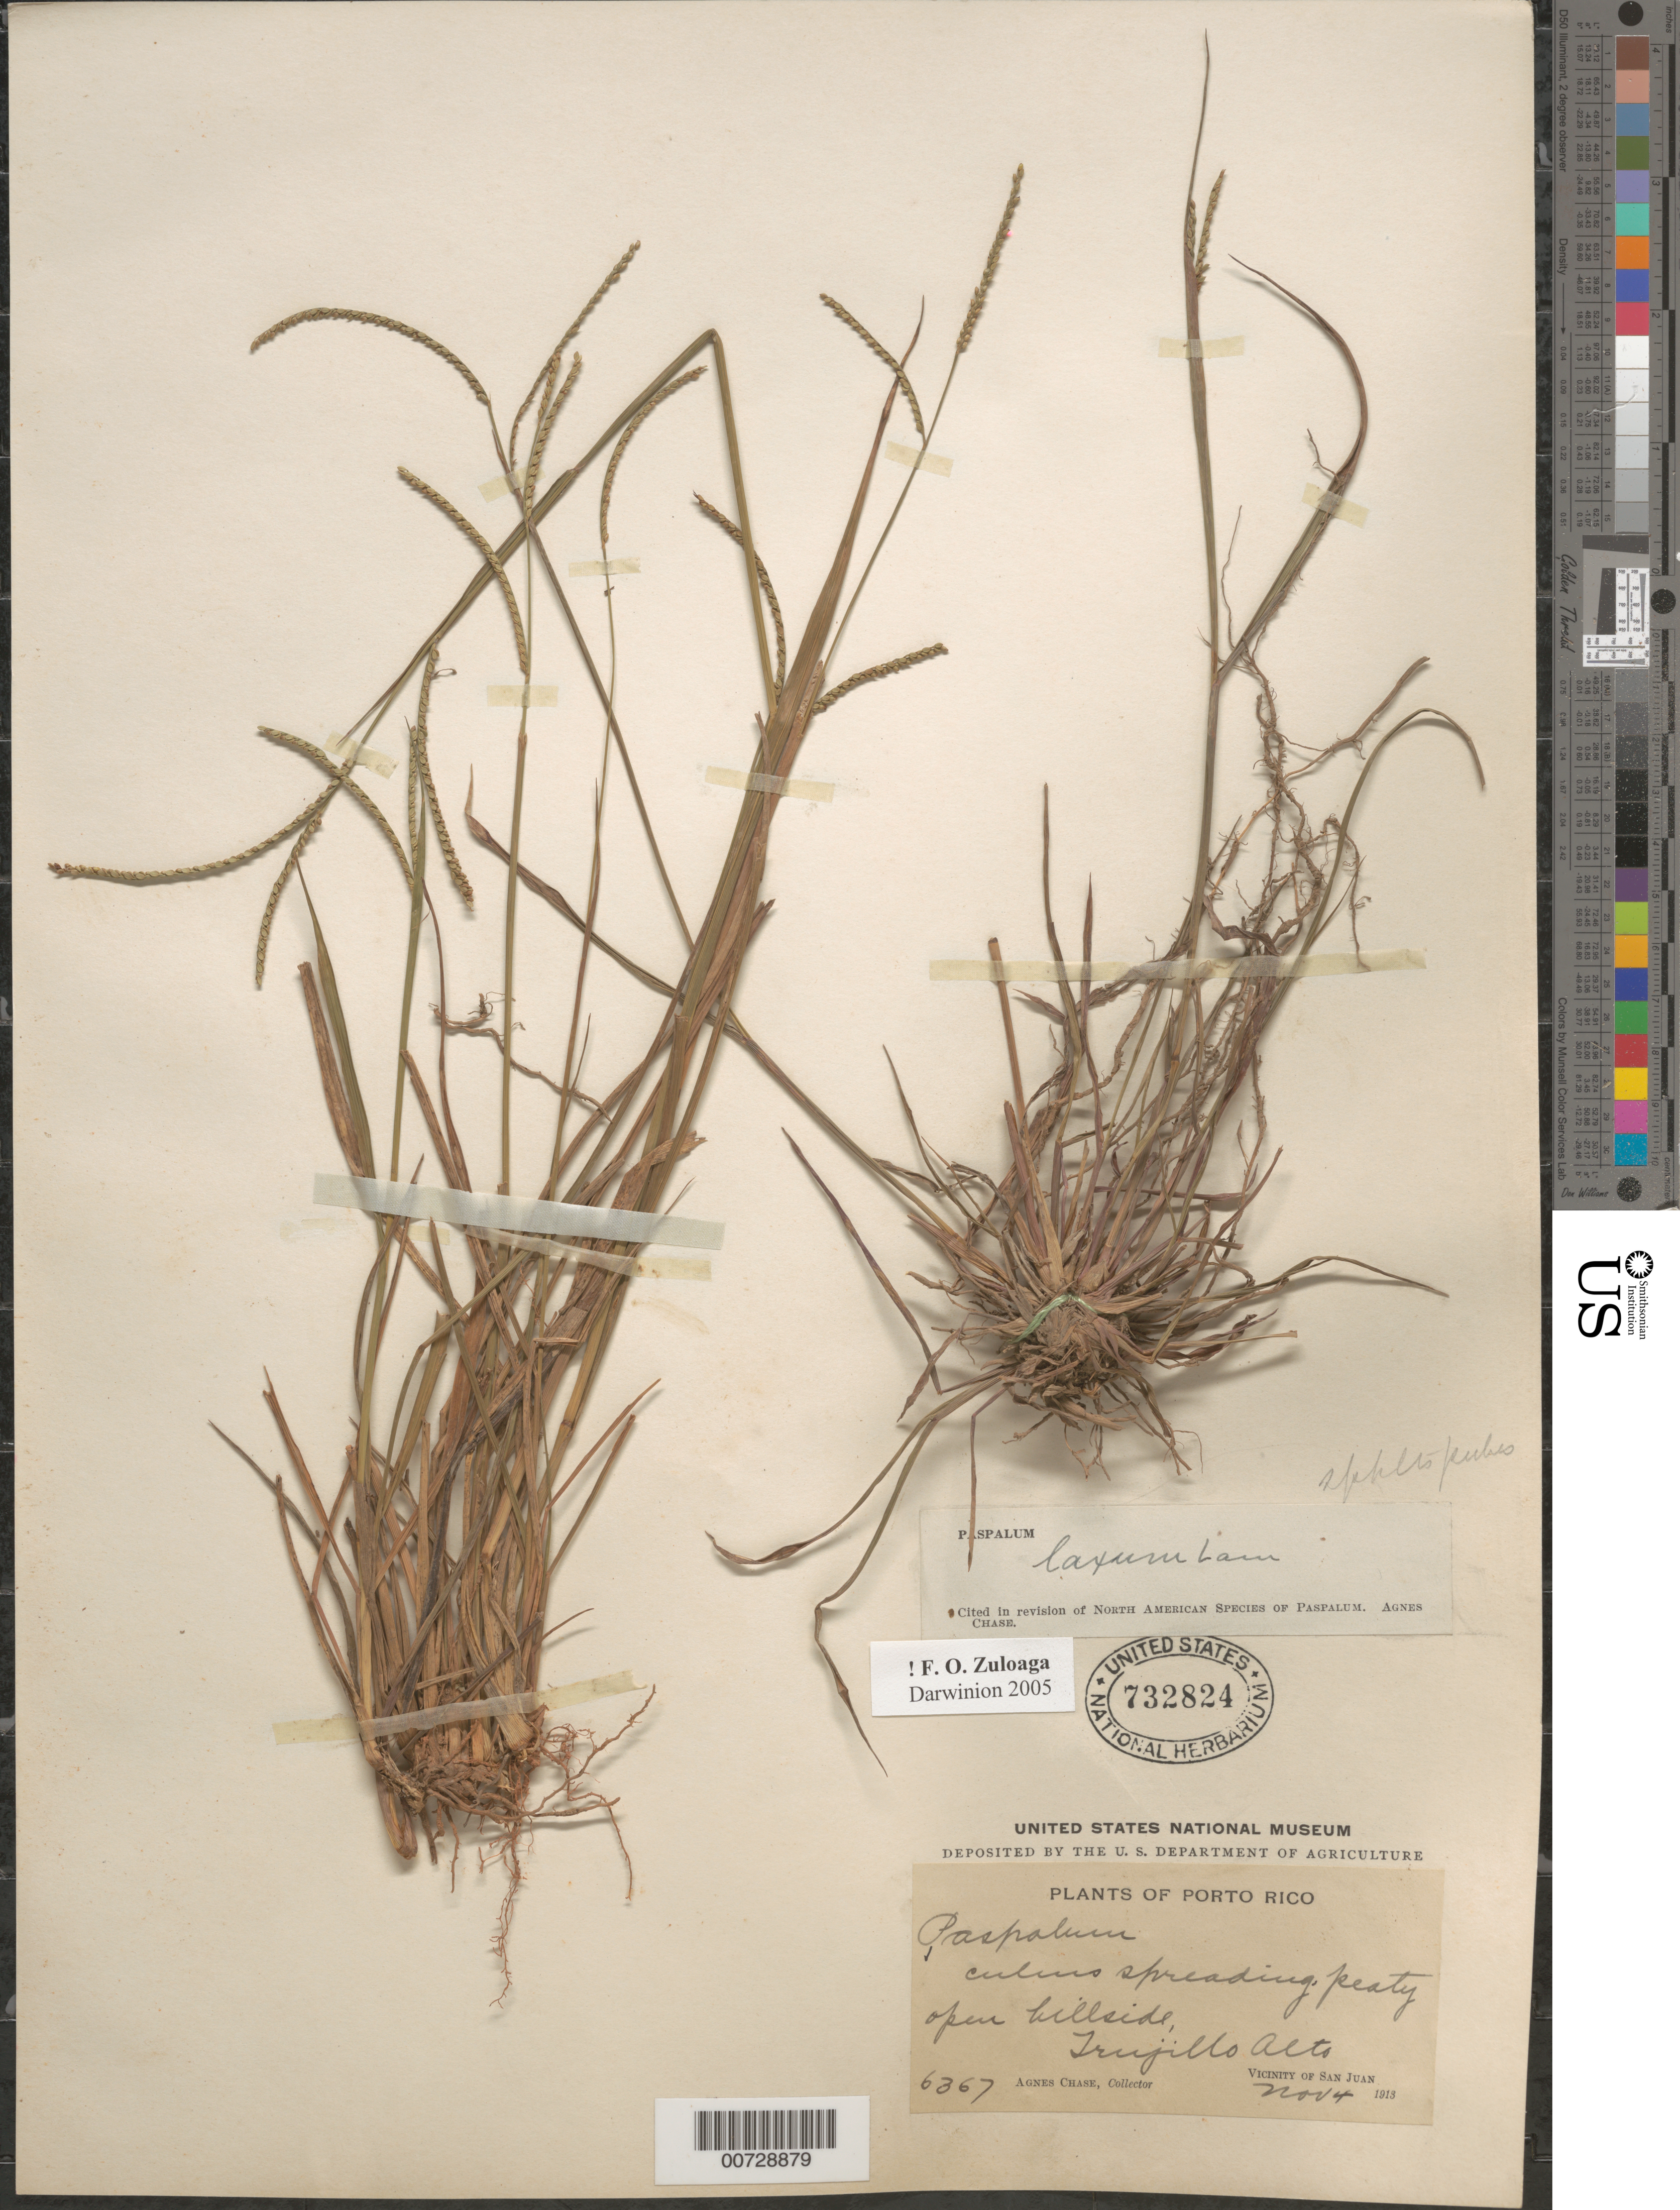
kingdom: Plantae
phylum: Tracheophyta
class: Liliopsida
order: Poales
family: Poaceae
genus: Paspalum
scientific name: Paspalum laxum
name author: Lam.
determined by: Chase, [M.] Agnes, (US)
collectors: A. Chase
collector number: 6367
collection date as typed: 04 Nov 1913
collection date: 1913-11-04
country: Puerto Rico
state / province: San Juan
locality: San Juan, vic of; Trujillo Alto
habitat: Peaty open hillside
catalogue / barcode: US 732824